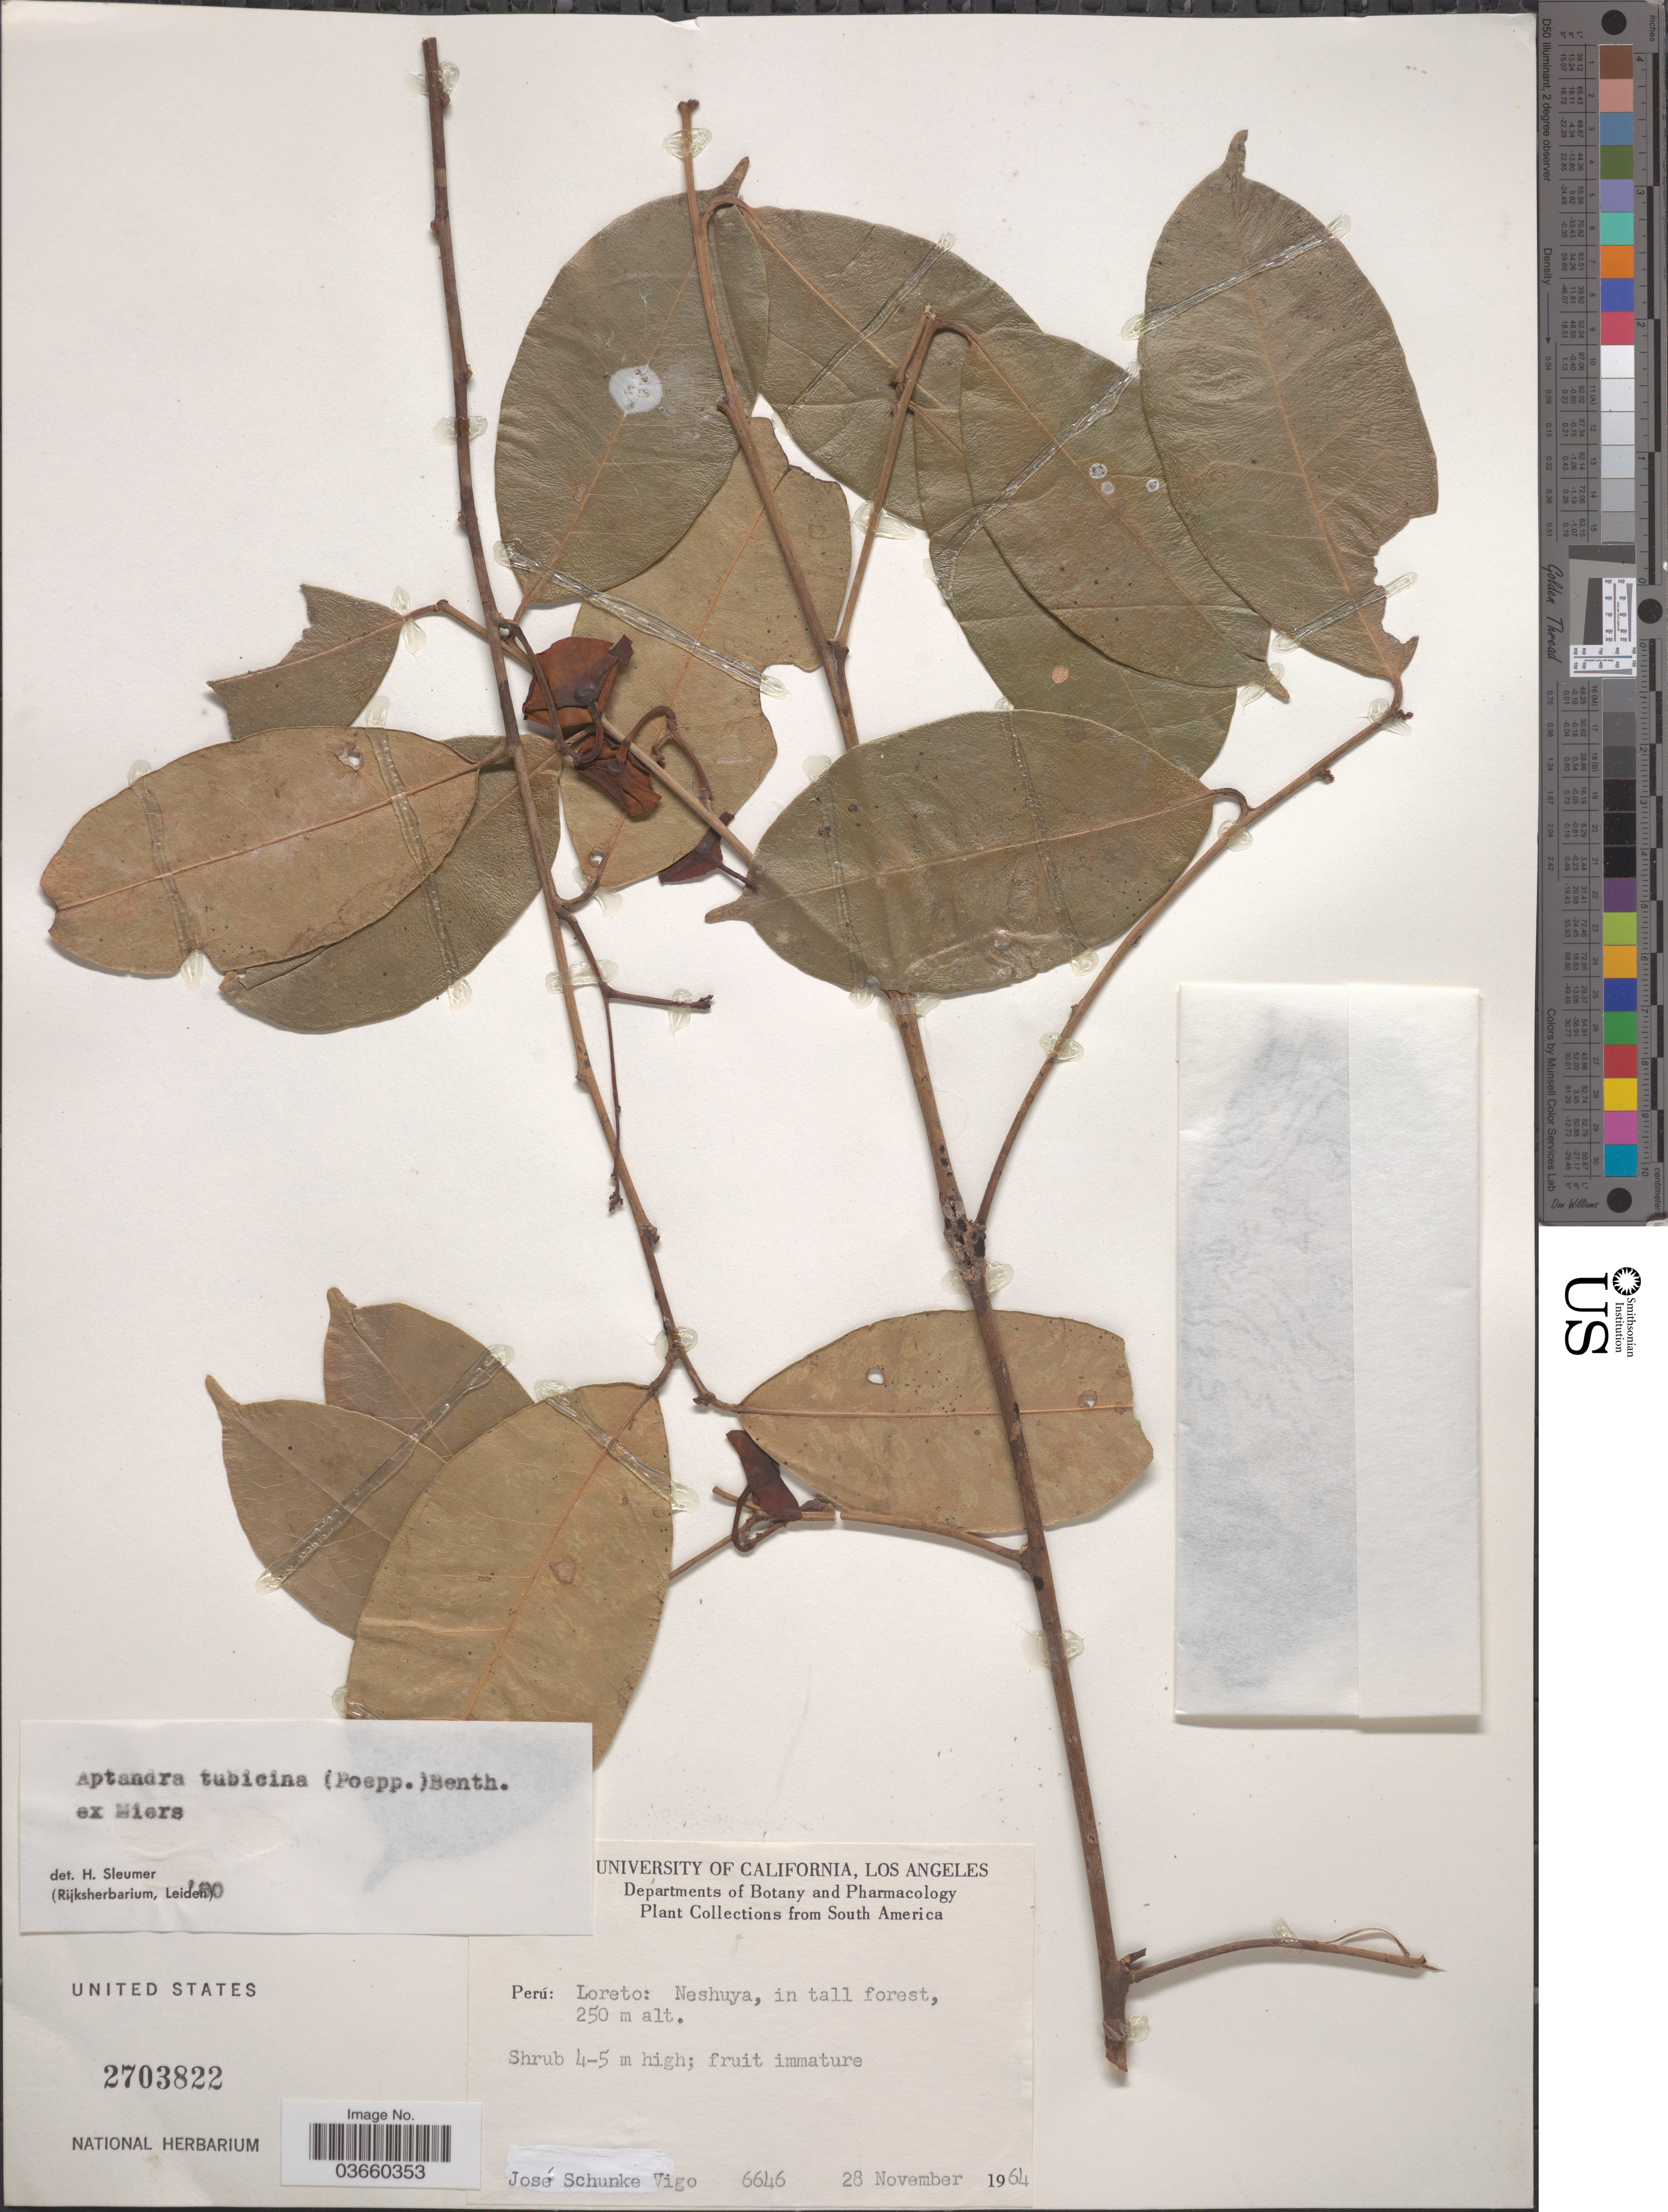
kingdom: Plantae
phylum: Tracheophyta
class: Magnoliopsida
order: Santalales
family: Aptandraceae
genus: Aptandra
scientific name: Aptandra tubicina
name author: (Poepp.) Miers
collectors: J. Schunke Vigo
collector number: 6646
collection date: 1964-11-28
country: Peru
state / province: Loreto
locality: Neshuya, in tall forest.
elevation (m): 250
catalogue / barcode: US 2703822